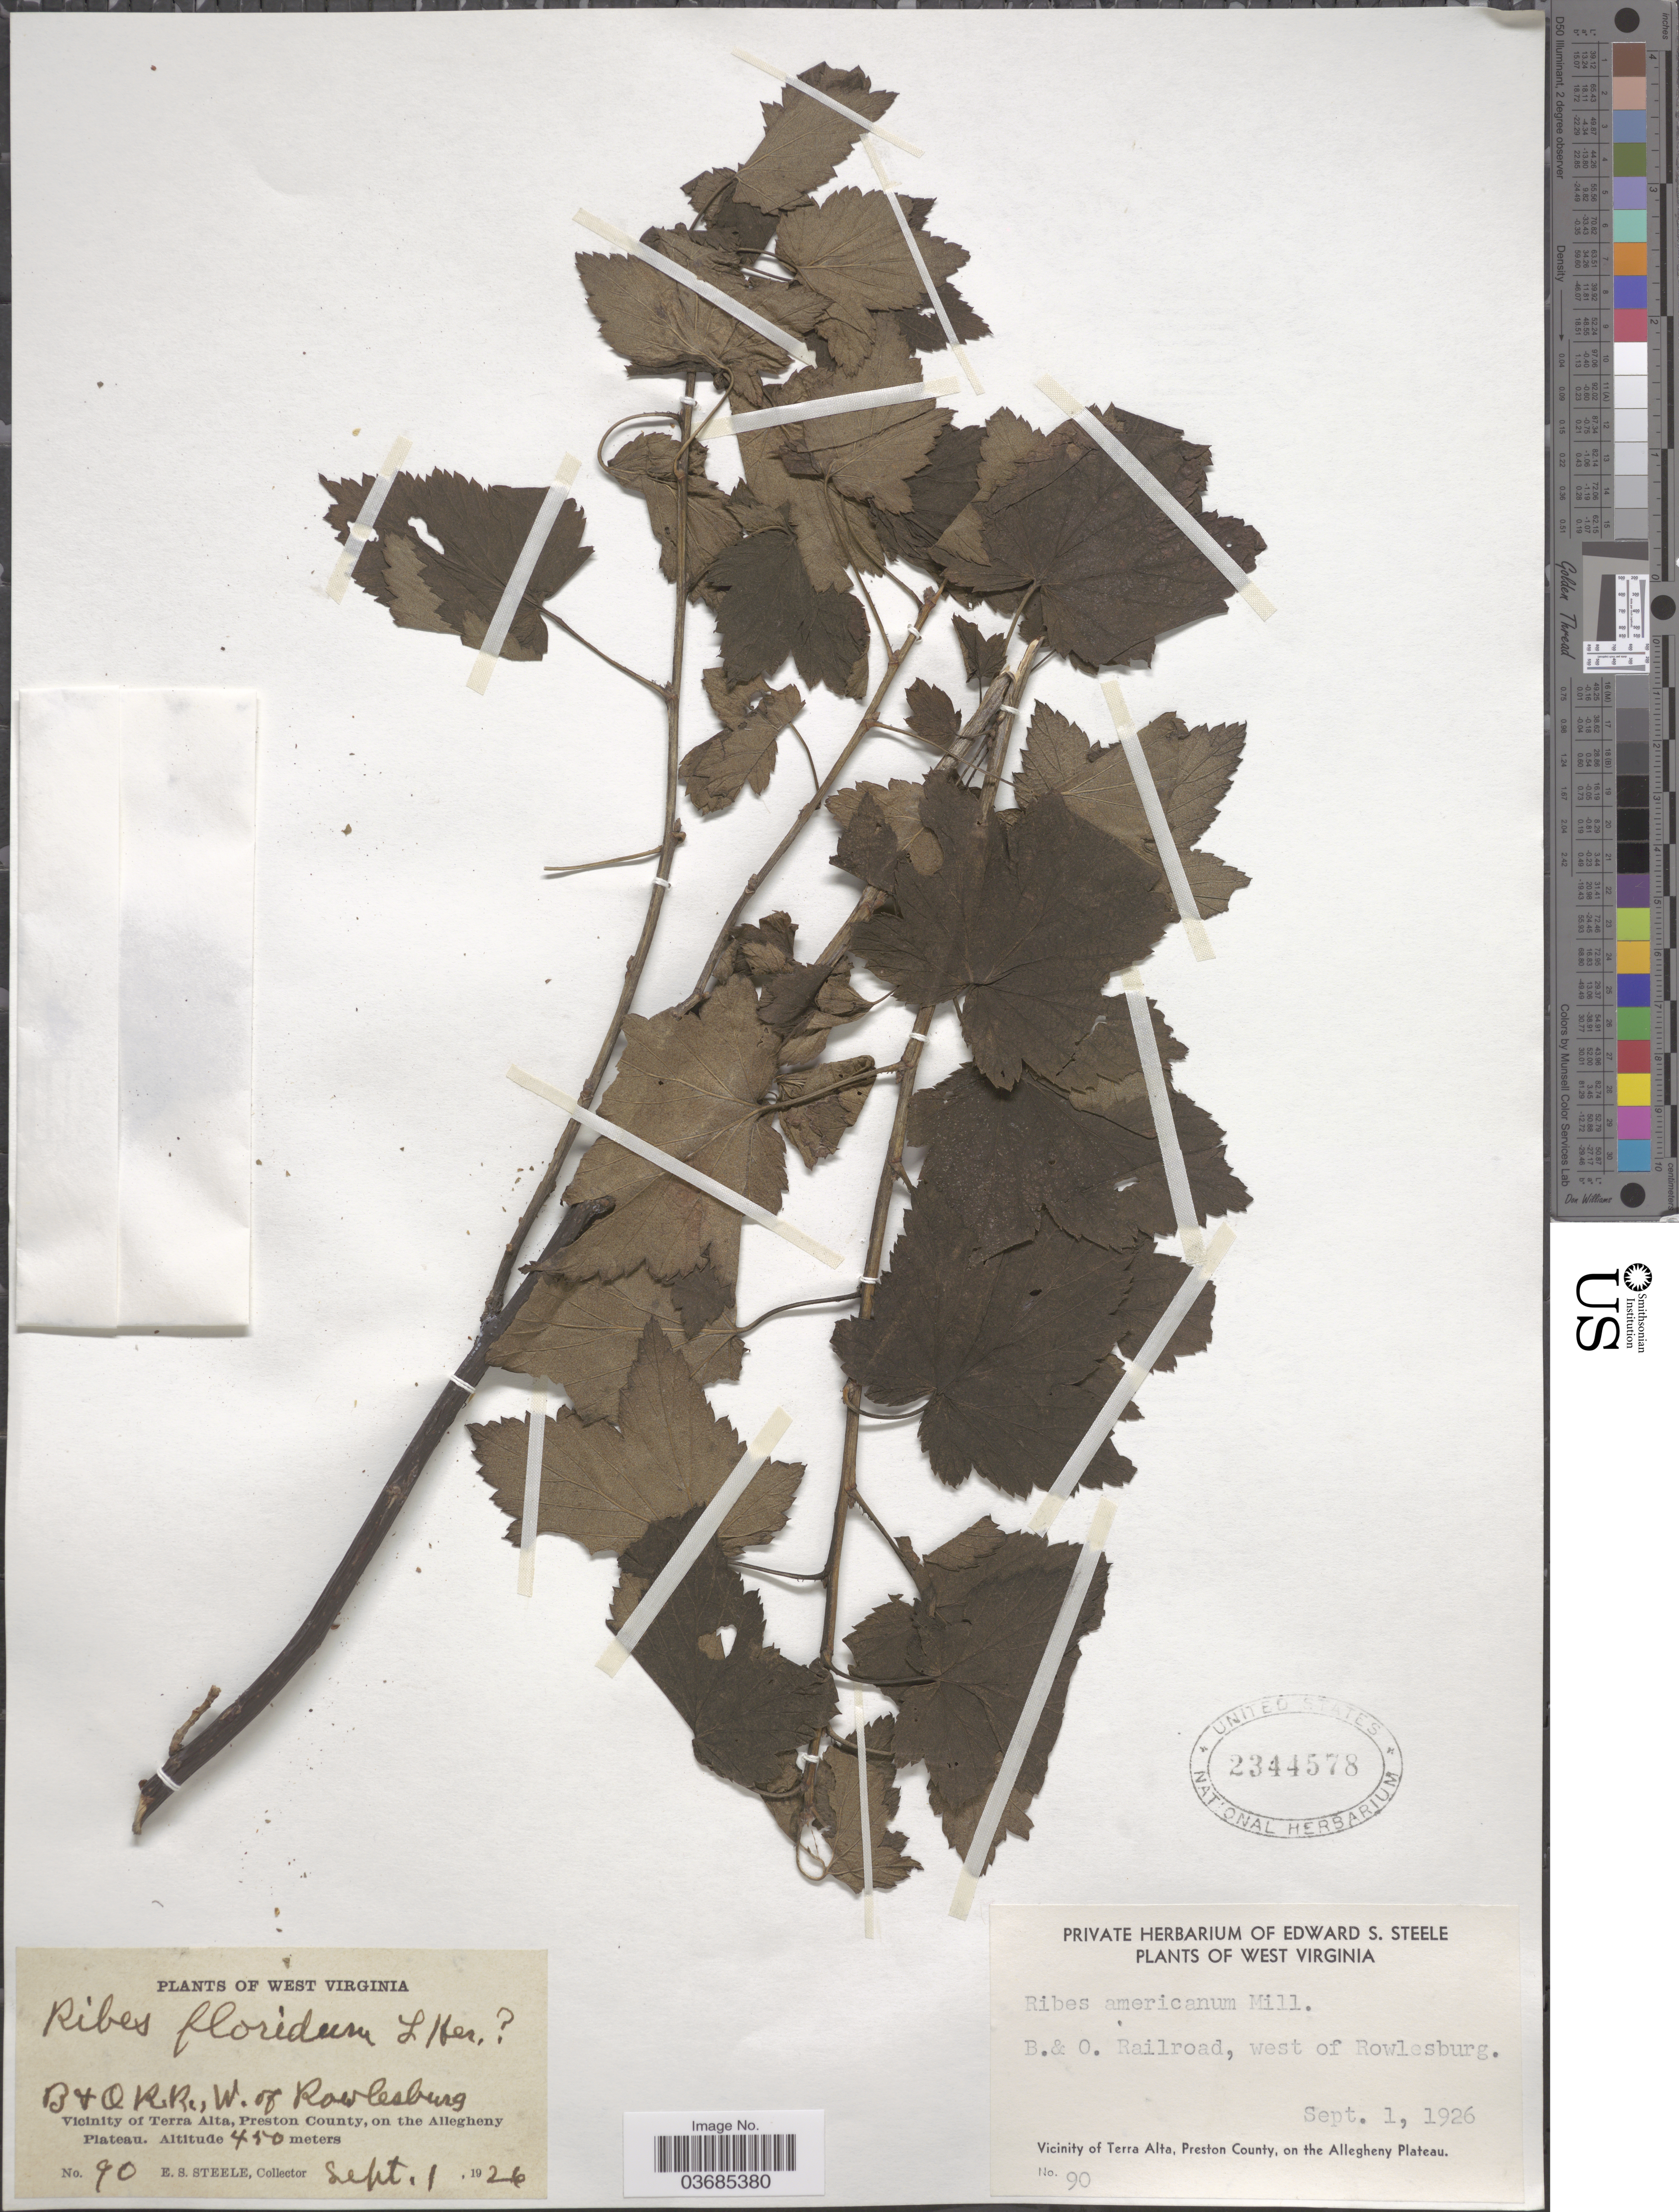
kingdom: Plantae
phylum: Tracheophyta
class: Magnoliopsida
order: Saxifragales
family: Grossulariaceae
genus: Ribes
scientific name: Ribes americanum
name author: Mill.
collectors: E. Steele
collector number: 90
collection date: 1926-09-01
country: United States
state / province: West Virginia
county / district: Preston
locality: B & O R.R., W. of Rowlesburg. Vicinity of Terra Alta, Preston County, on the Allegheny Plateau.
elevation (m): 450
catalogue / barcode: US 2344578